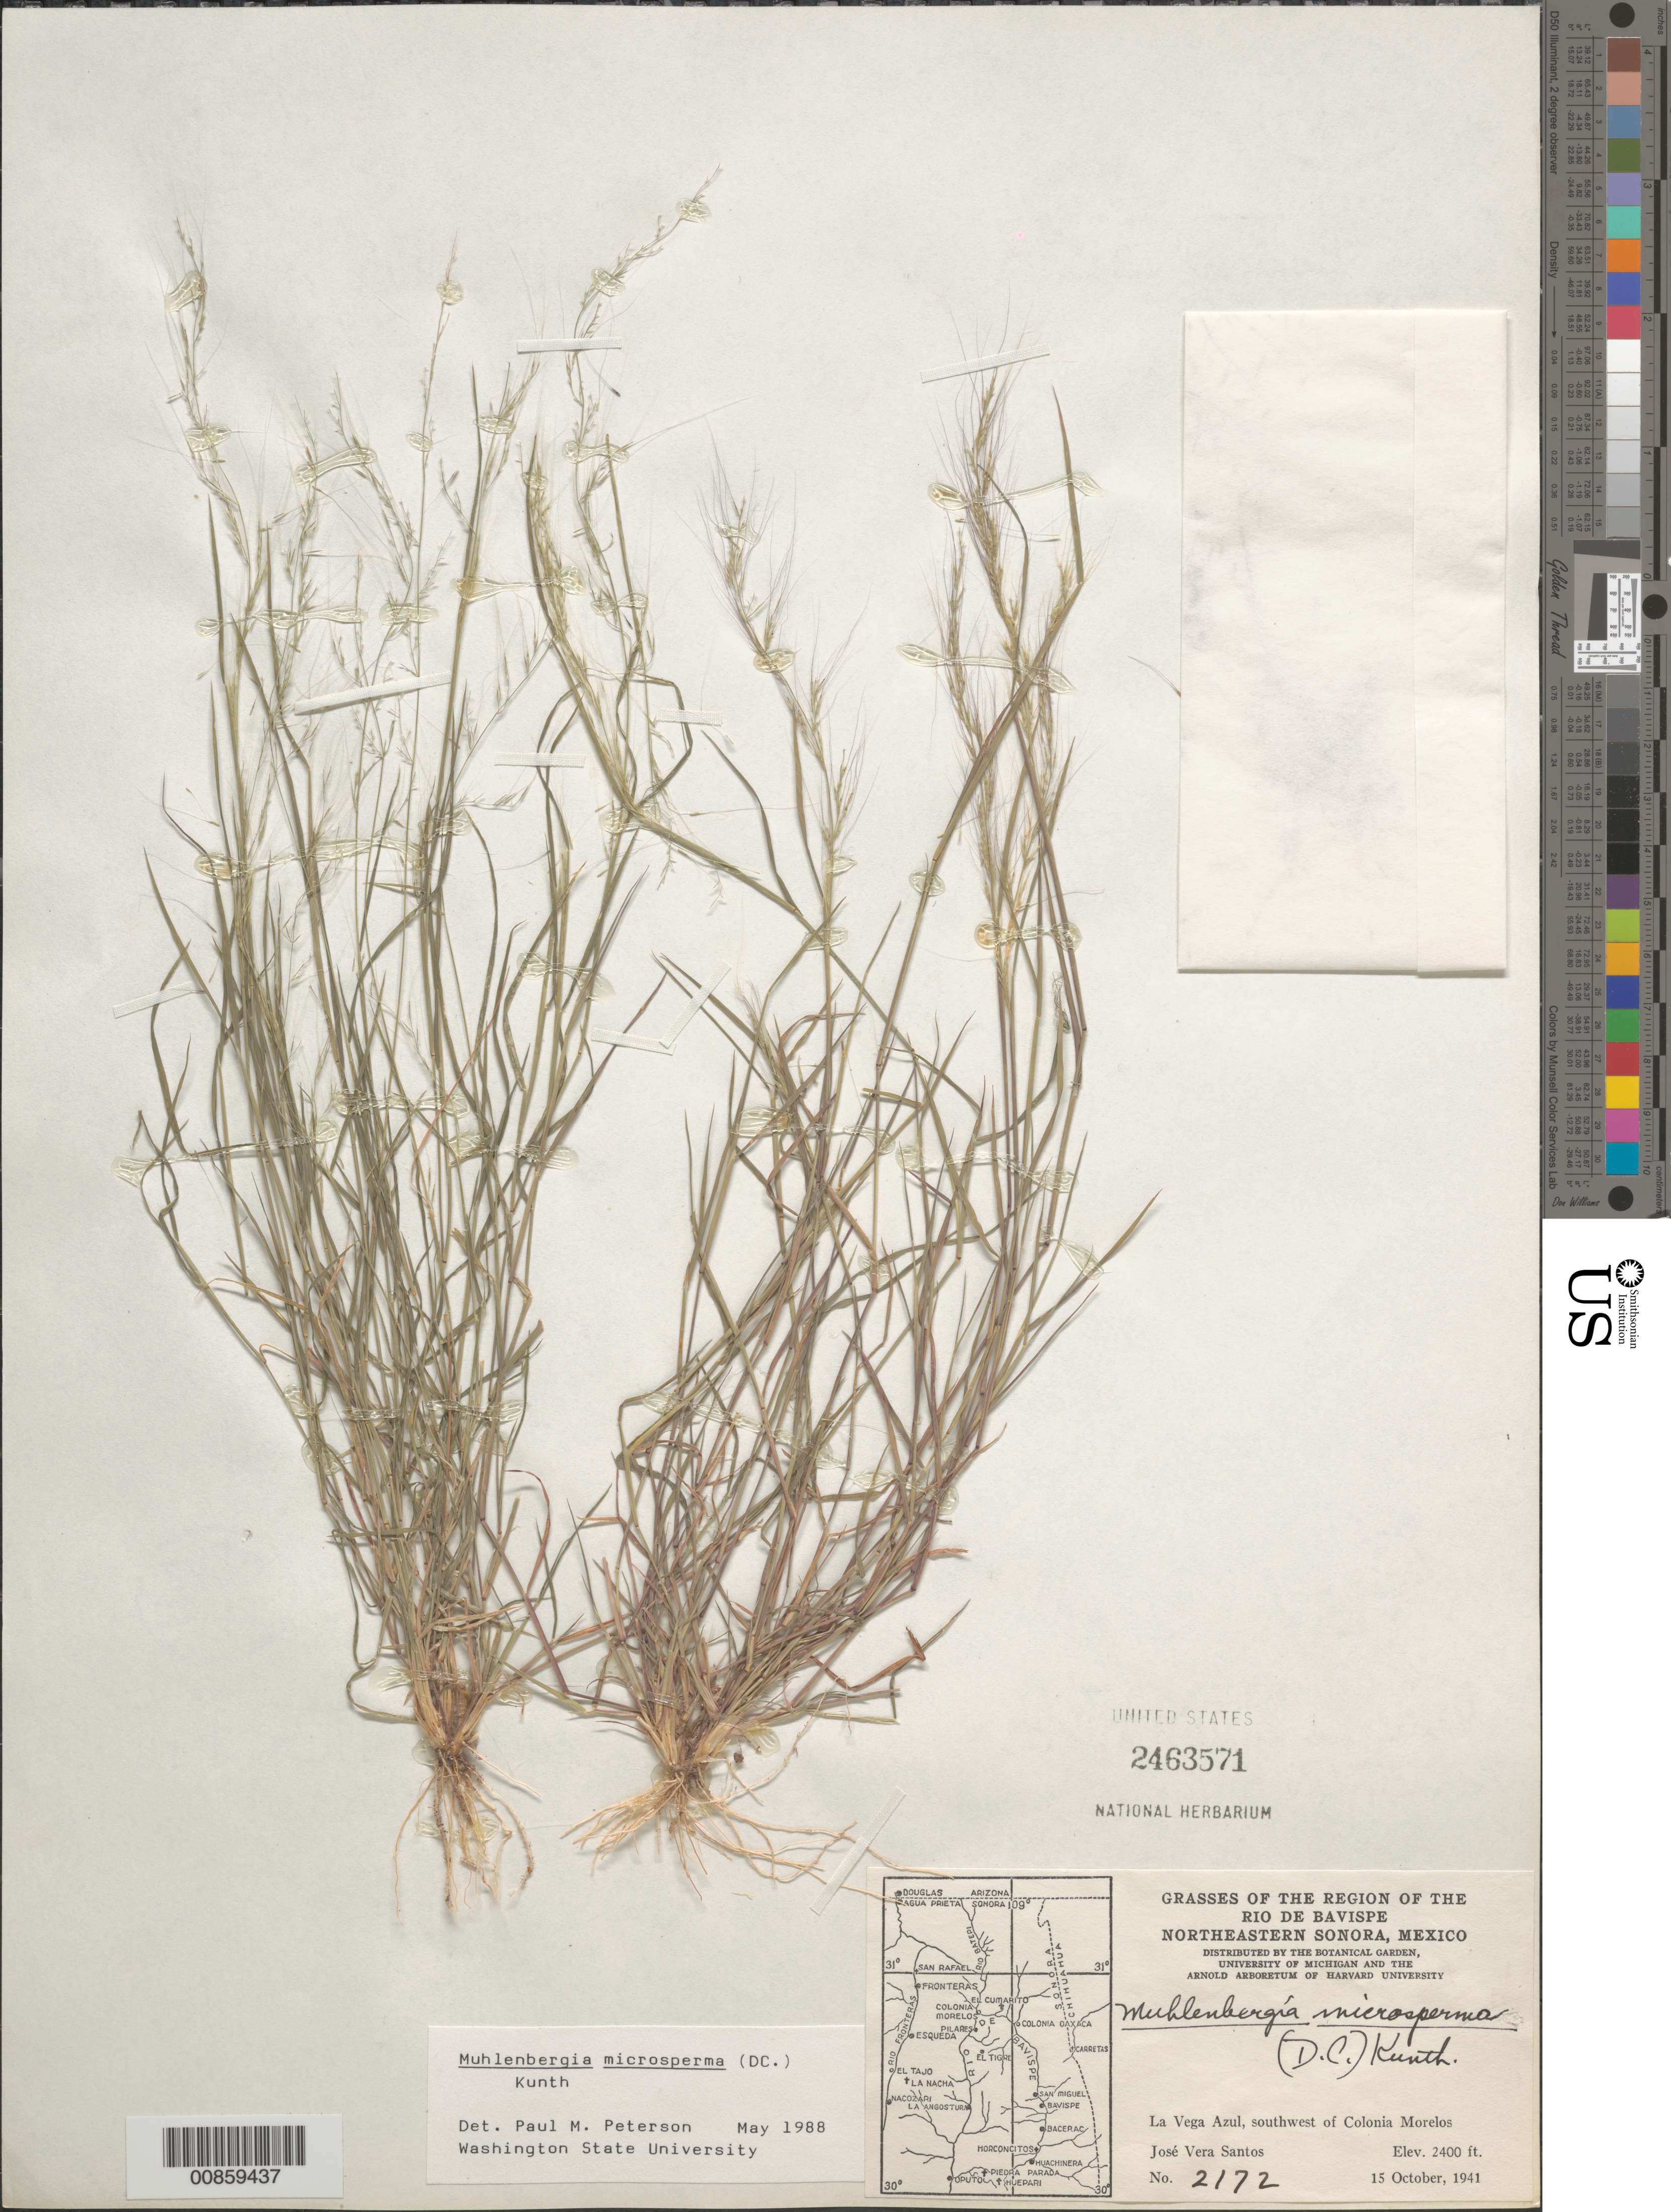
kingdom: Plantae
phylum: Tracheophyta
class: Liliopsida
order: Poales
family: Poaceae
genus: Muhlenbergia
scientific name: Muhlenbergia microsperma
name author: (DC.) Kunth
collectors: J. Vera Santos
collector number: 2172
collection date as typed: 15 Oct 1941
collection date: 1941-10-15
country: Mexico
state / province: Sonora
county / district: Bavispe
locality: Río de Bavispe Northeastern Sonora, Agua Zarca, S of Colonia Morelos, mpio. Bavispe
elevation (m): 1036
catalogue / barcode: US 2463571